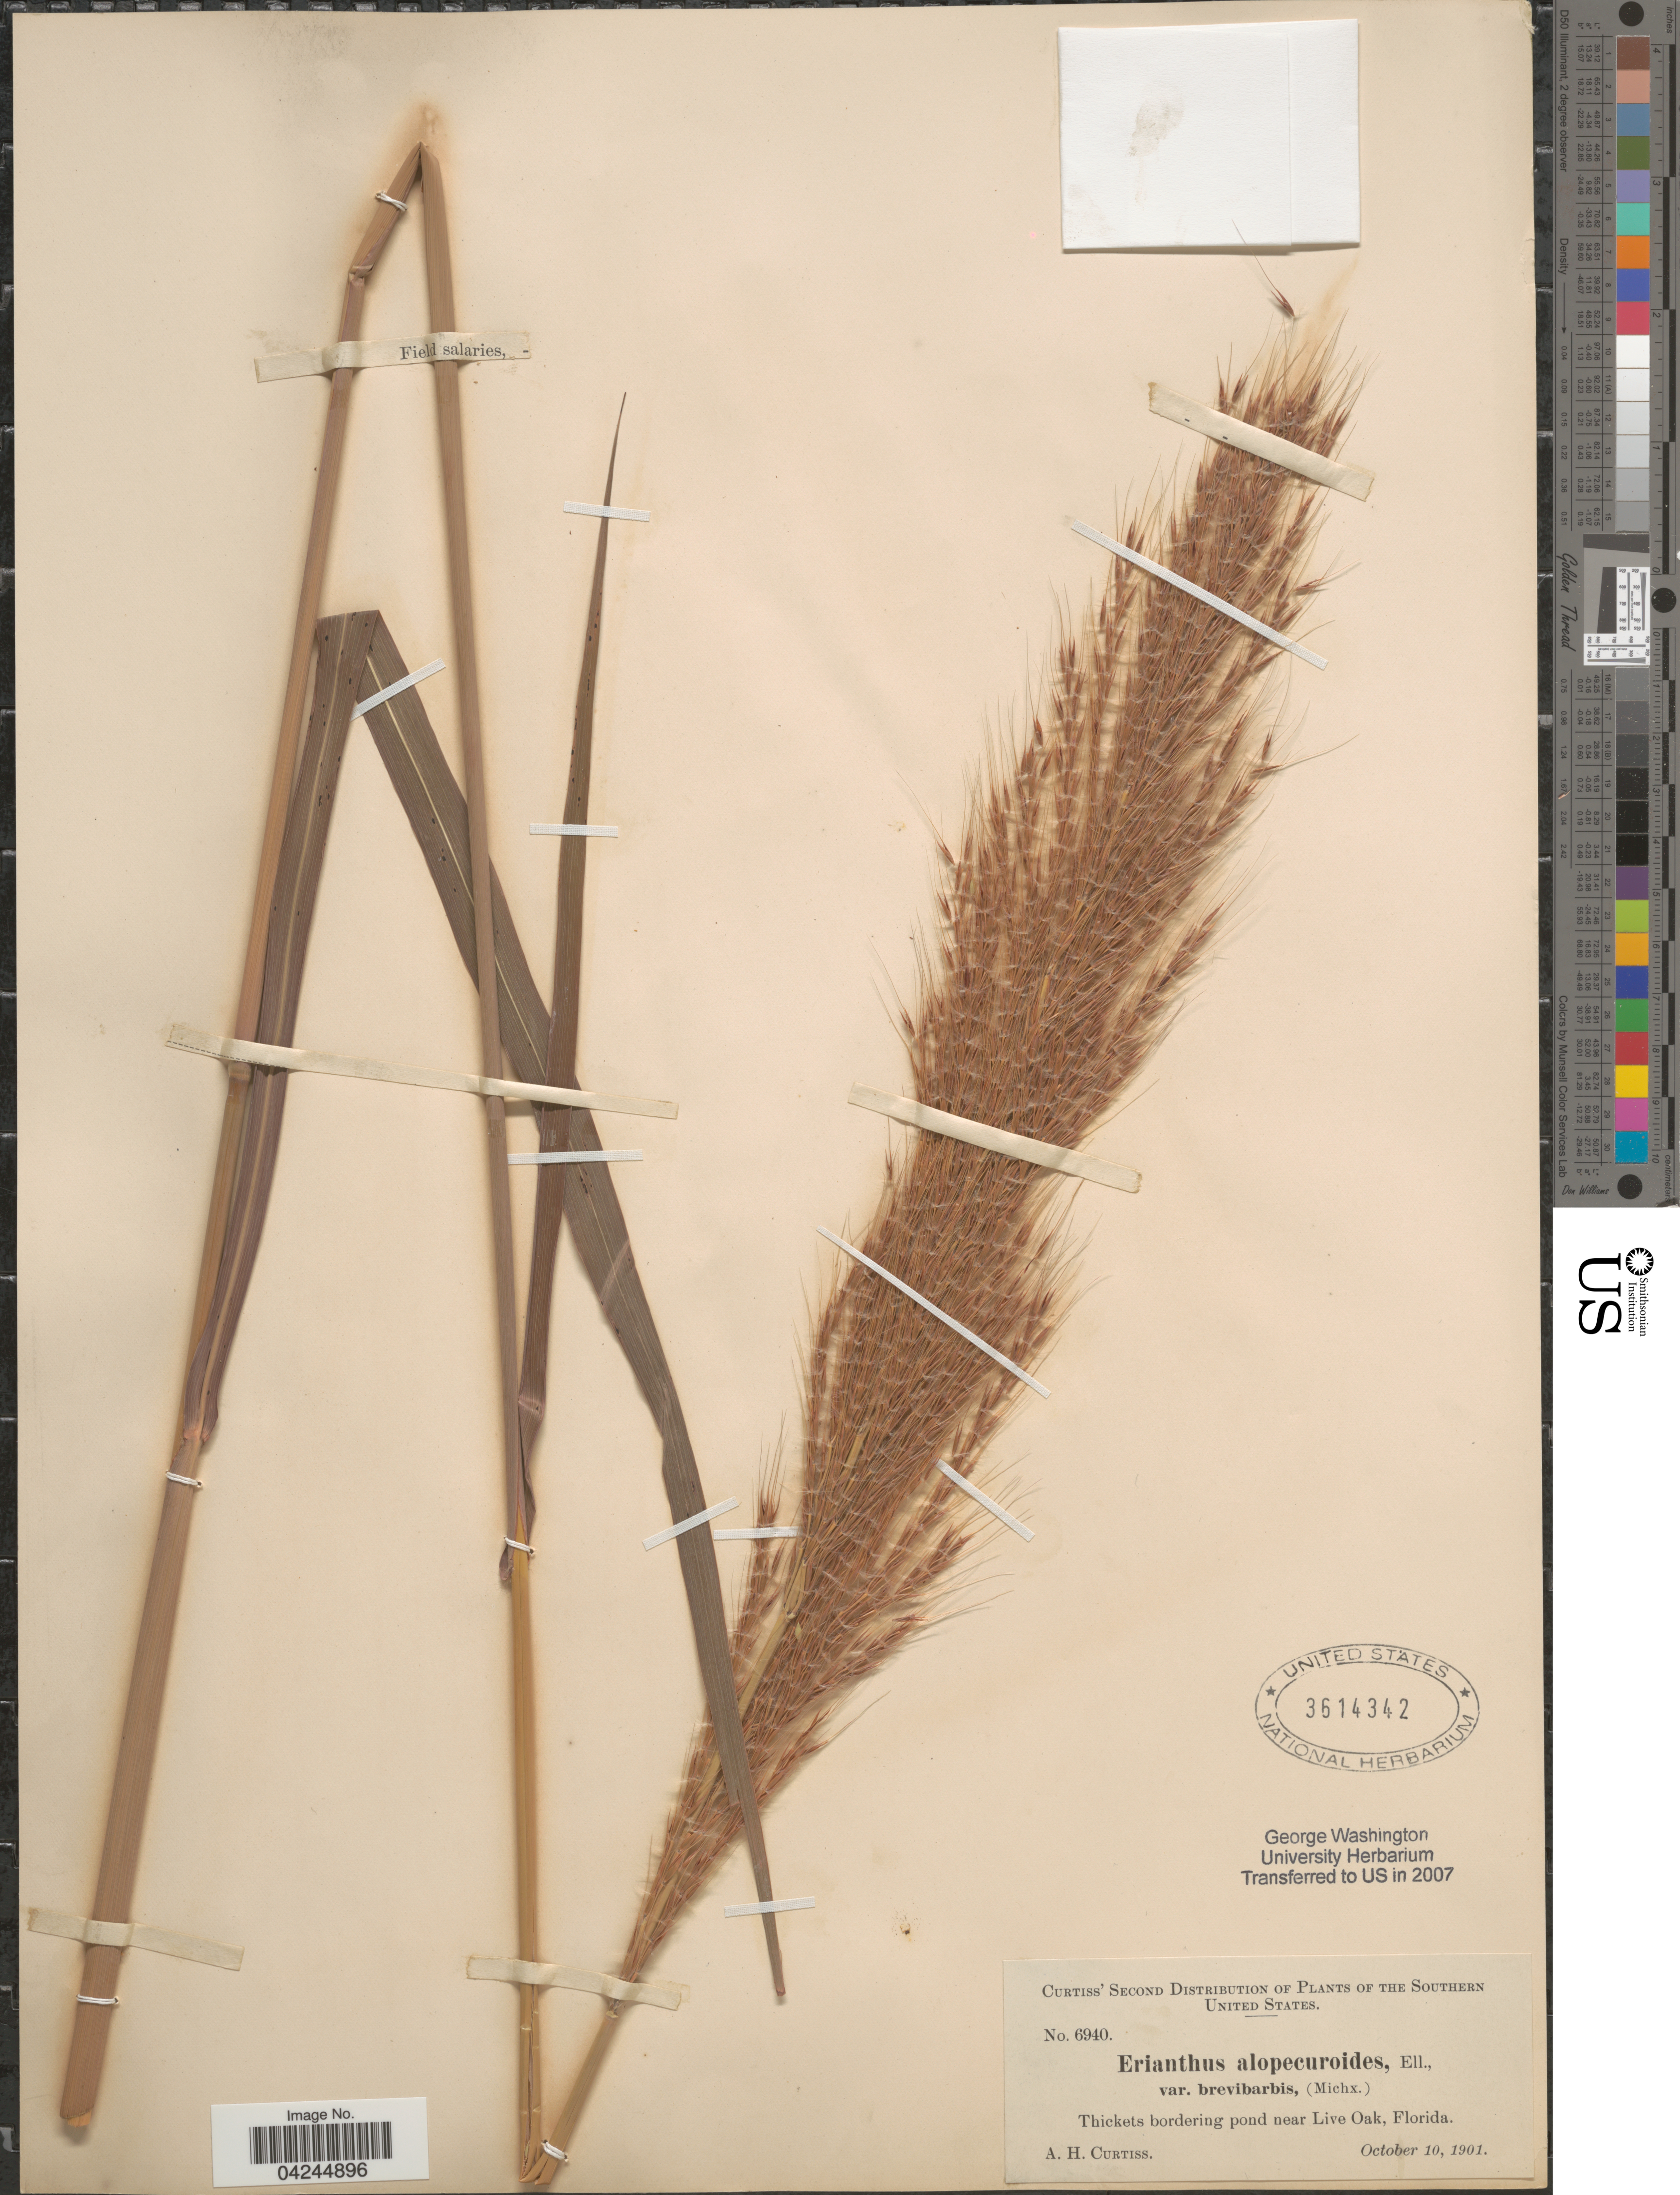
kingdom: Plantae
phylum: Tracheophyta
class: Liliopsida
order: Poales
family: Poaceae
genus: Erianthus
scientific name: Erianthus brevibarbis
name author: Michx.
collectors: A. H. Curtiss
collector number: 6940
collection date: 1901-10-10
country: United States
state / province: Florida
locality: Southern United States. Thickets bordering pond near Live Oak.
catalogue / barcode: US 3614342